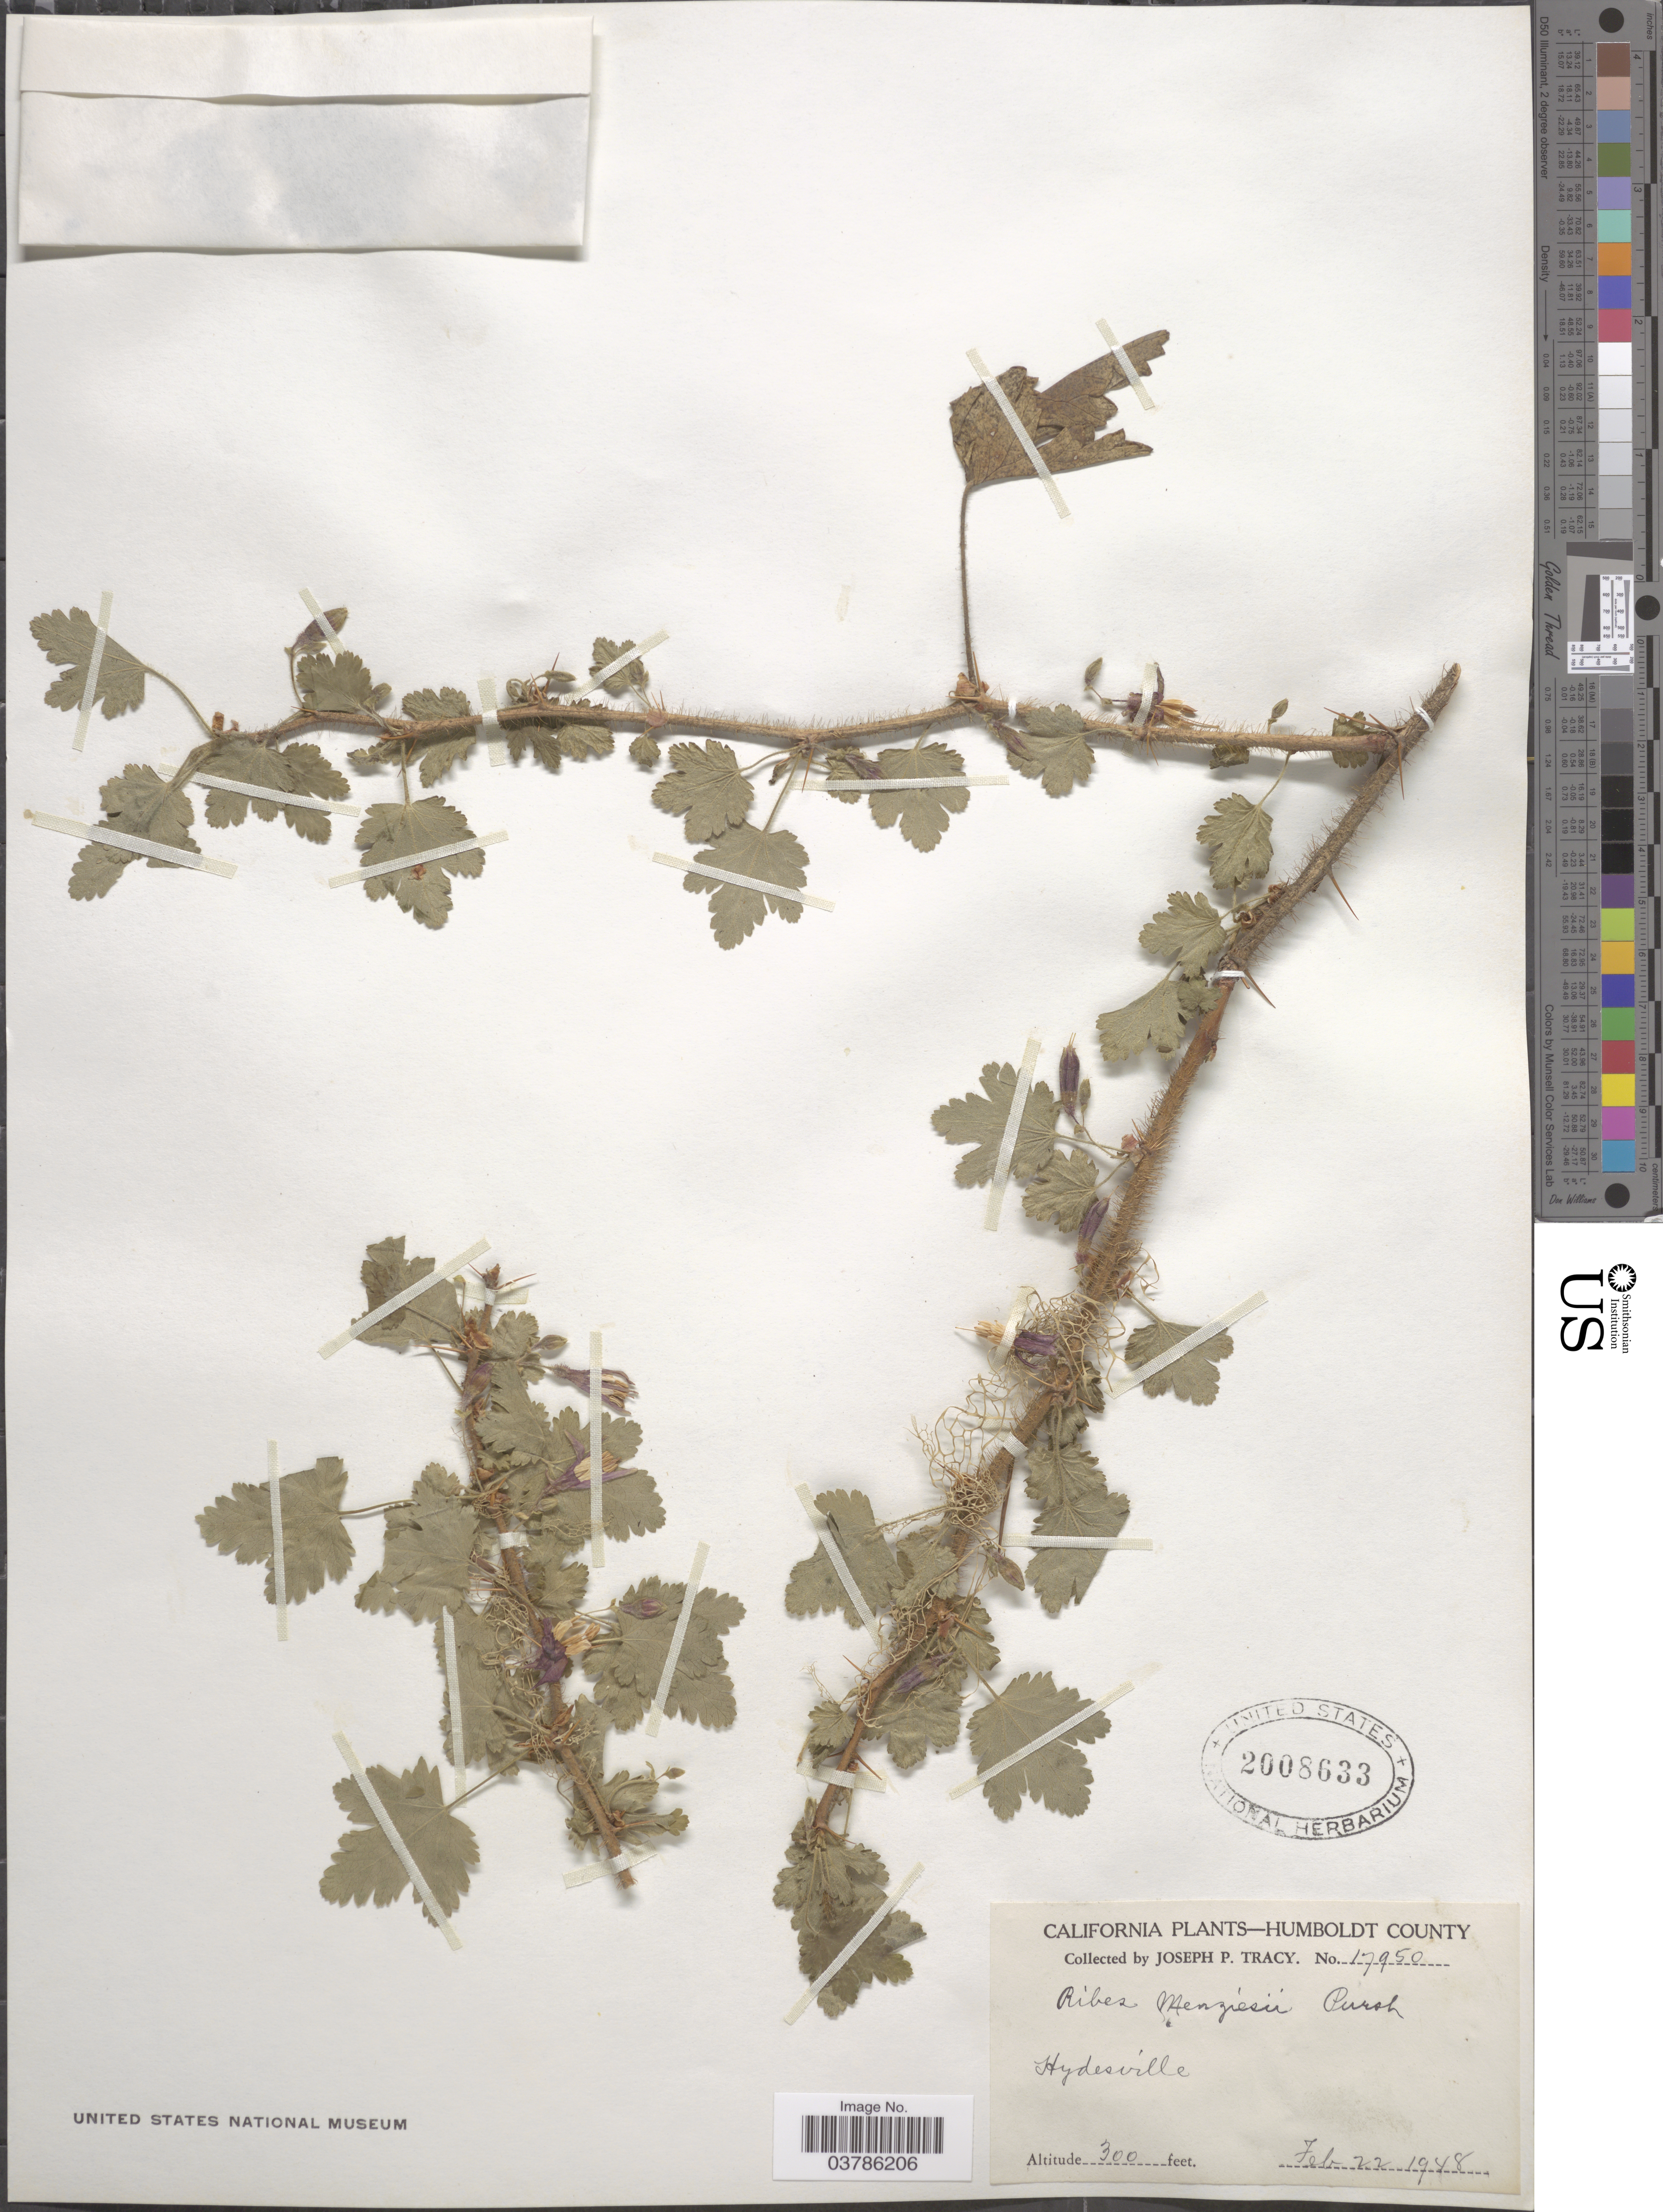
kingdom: Plantae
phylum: Tracheophyta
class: Magnoliopsida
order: Saxifragales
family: Grossulariaceae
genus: Ribes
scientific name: Ribes menziesii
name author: Pursh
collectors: J. Tracy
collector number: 17950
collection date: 1948-02-22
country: United States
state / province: California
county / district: Humboldt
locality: Humboldt County. Hydesville.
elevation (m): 91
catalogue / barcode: US 2008633